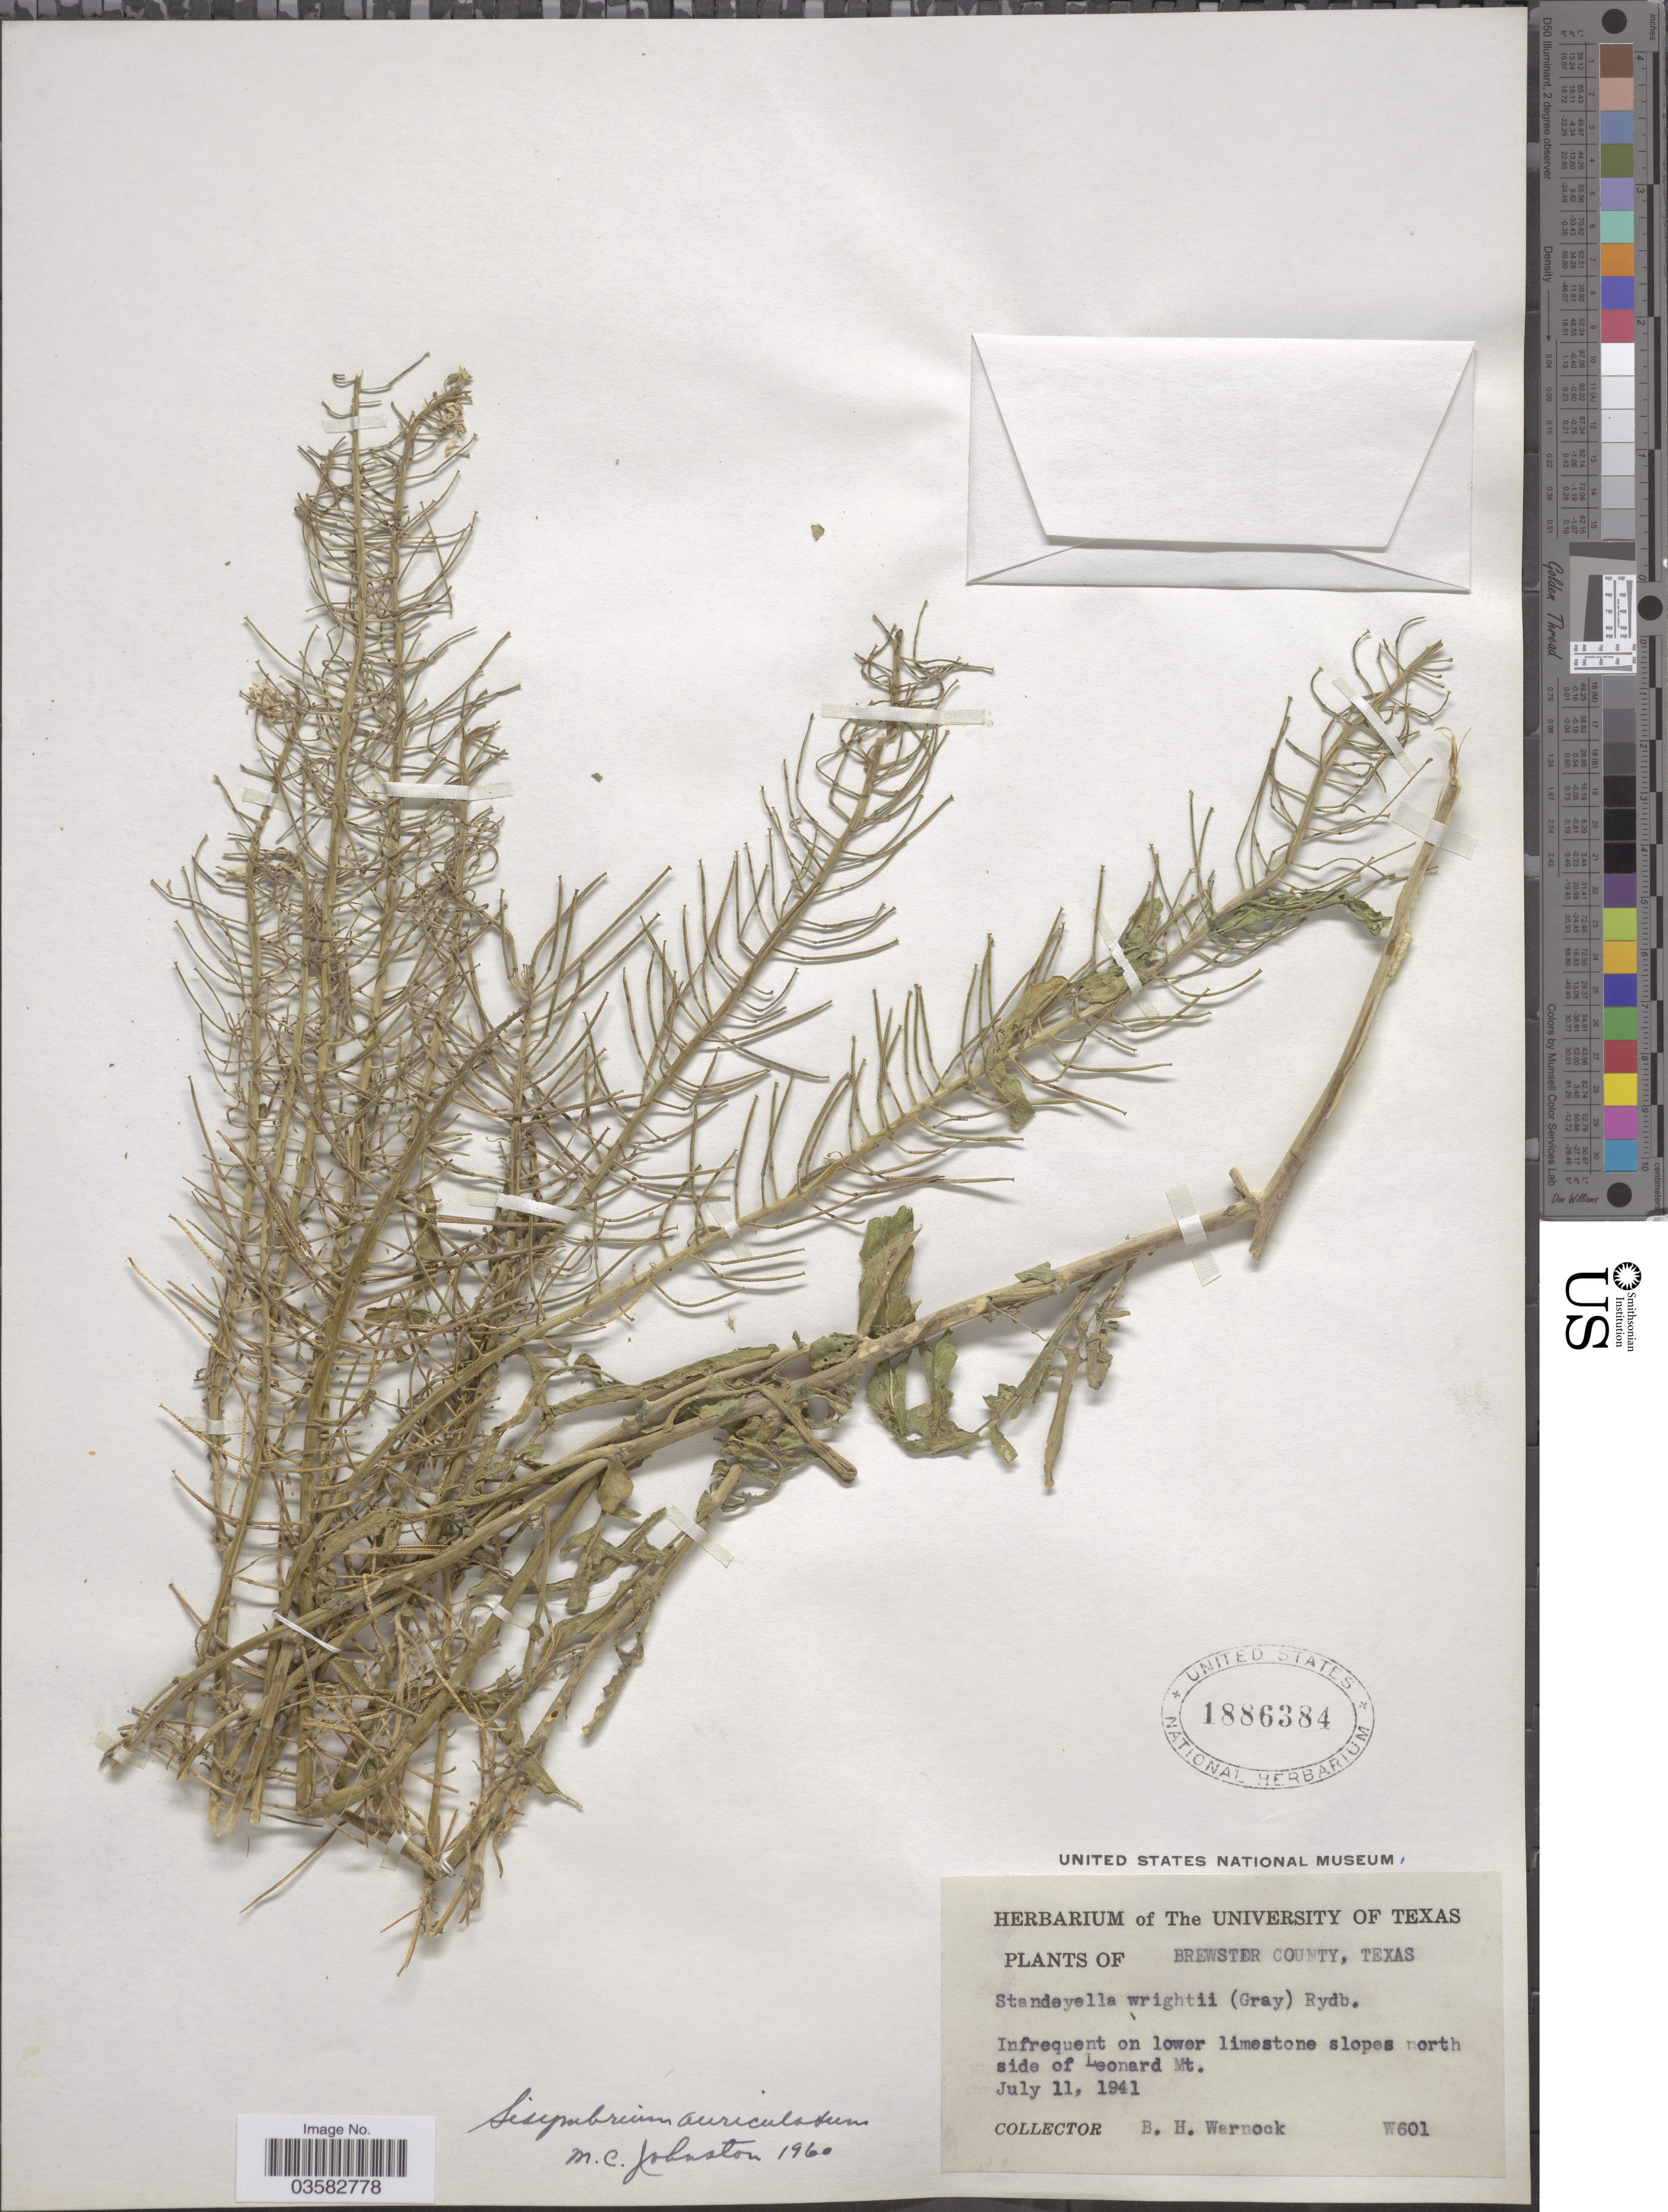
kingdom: Plantae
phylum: Tracheophyta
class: Magnoliopsida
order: Brassicales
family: Brassicaceae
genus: Sisymbrium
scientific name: Sisymbrium auriculatum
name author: A. Gray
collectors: B. H. Warnock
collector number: W601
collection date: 1941-07-11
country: United States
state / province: Texas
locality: Brewster County. North side of Leonard Mt.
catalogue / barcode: US 1886384